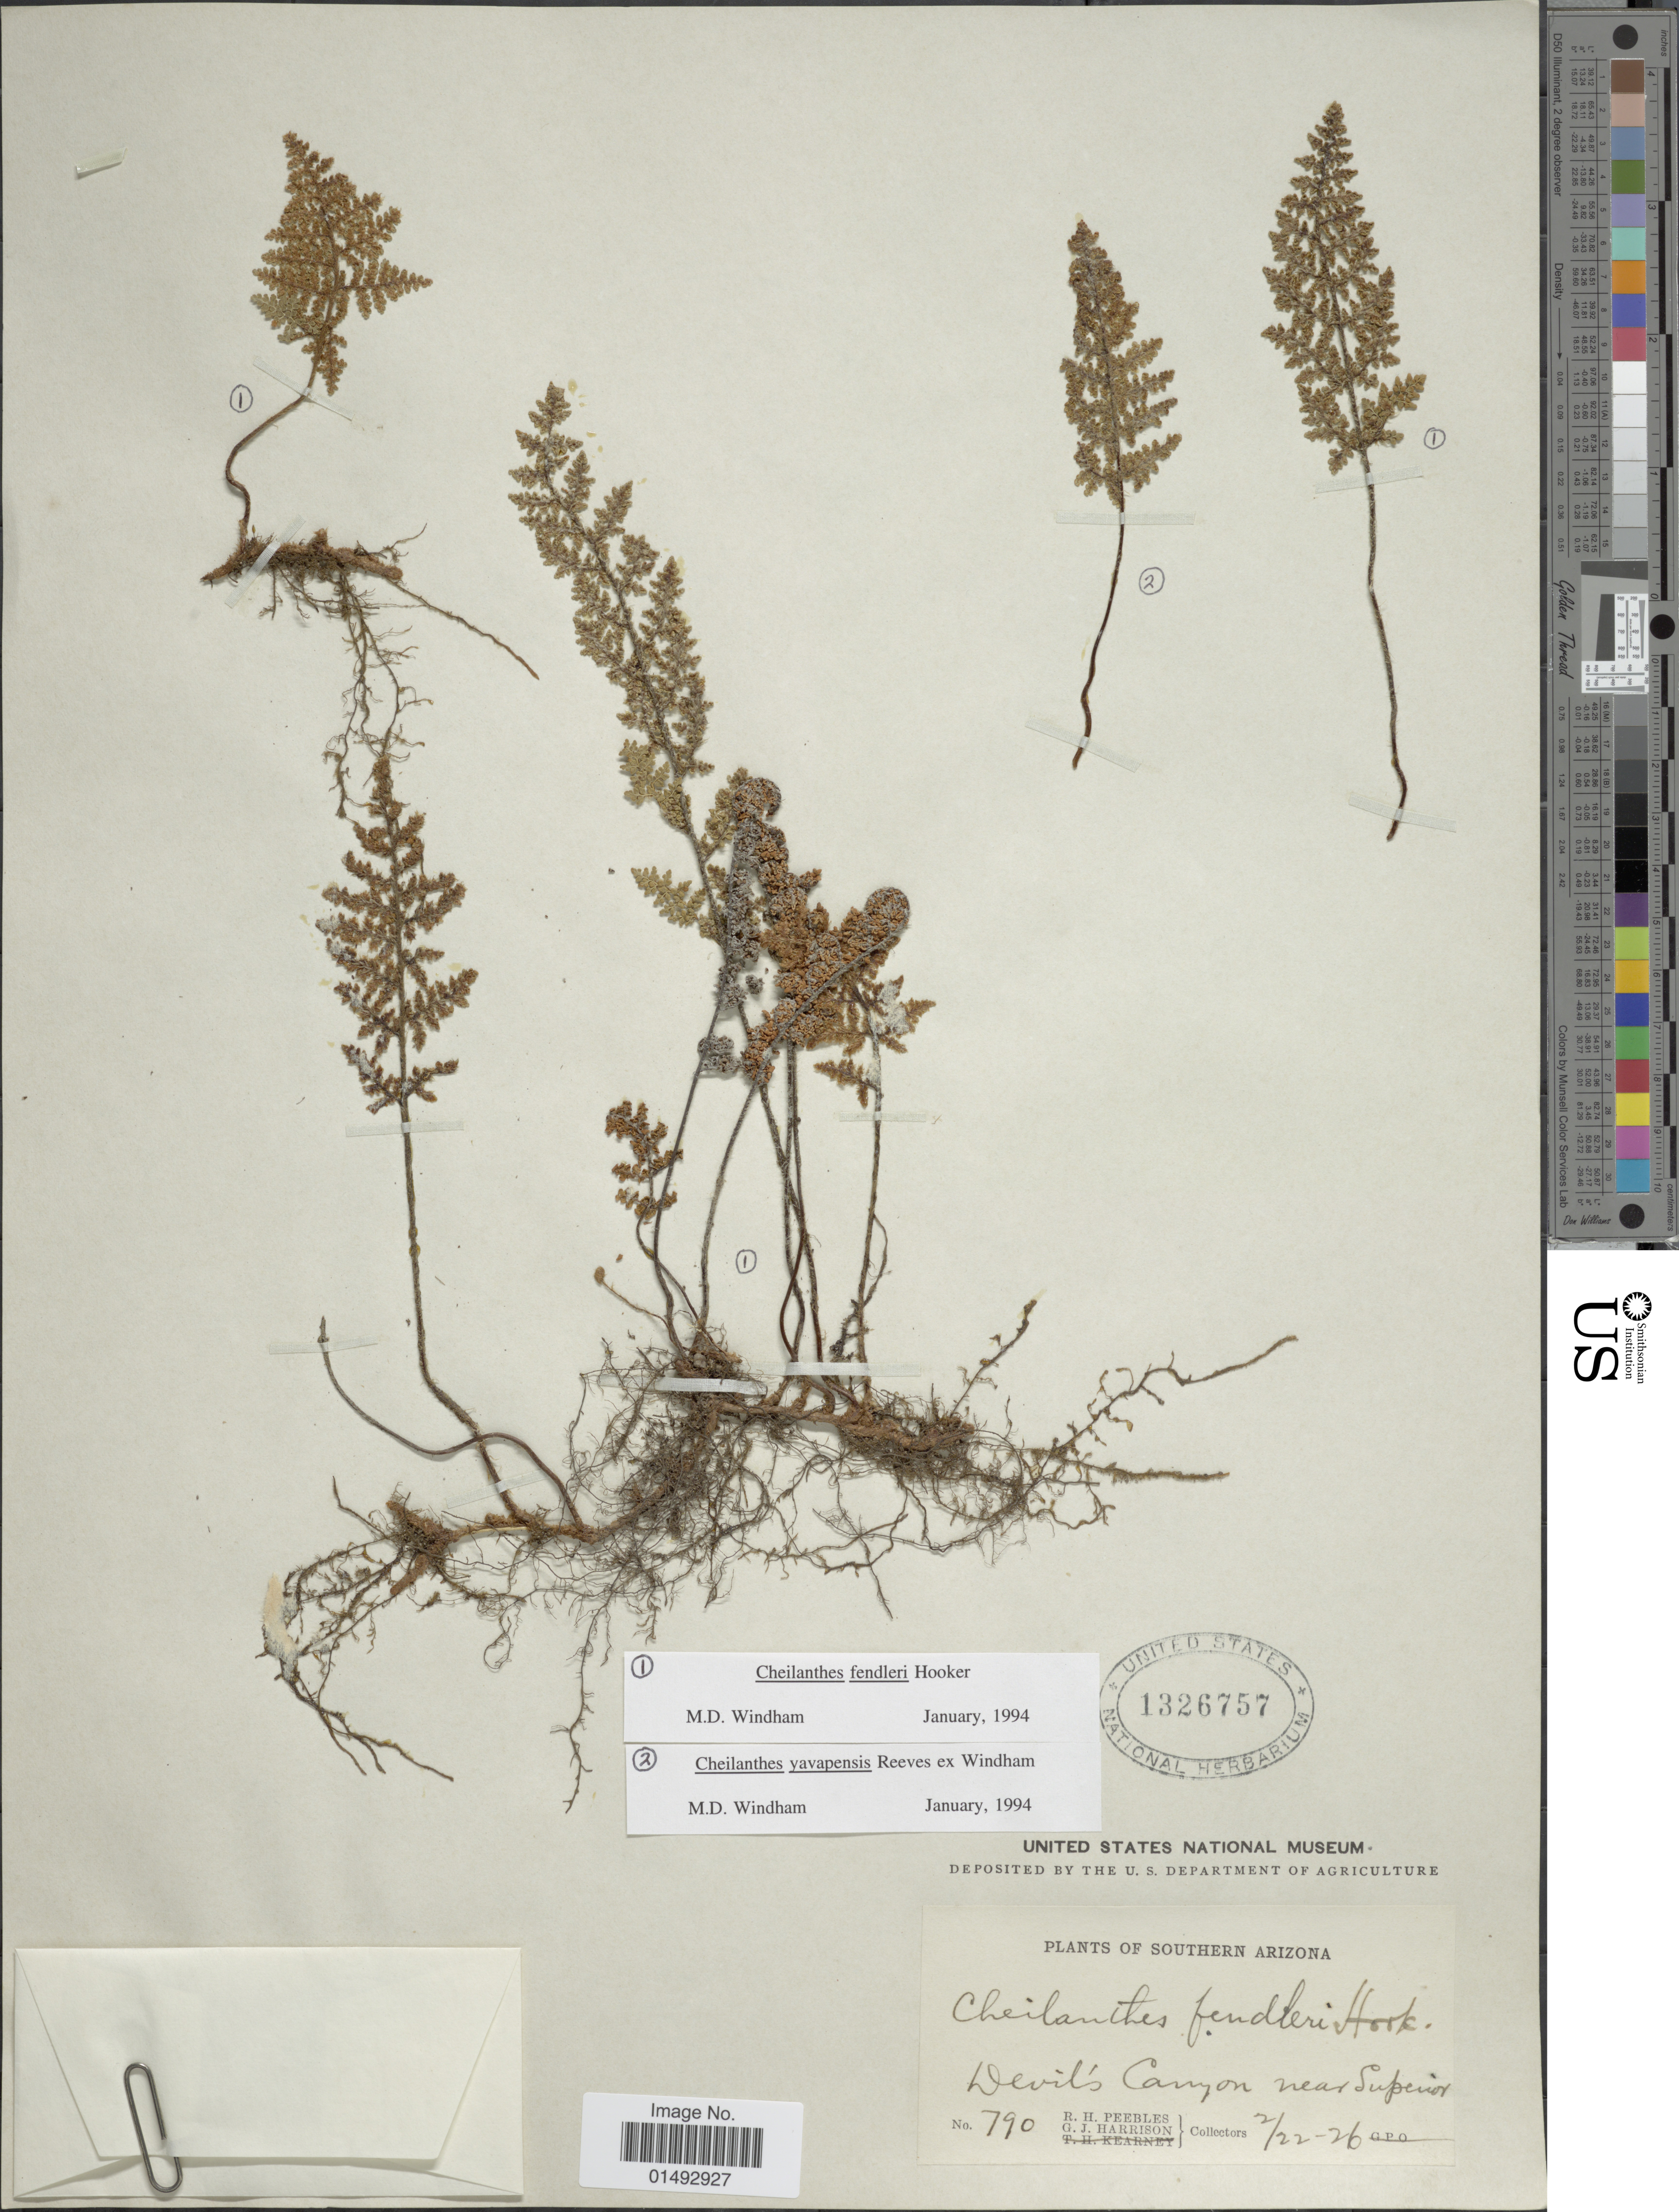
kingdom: Plantae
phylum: Tracheophyta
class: Polypodiopsida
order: Polypodiales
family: Pteridaceae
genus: Myriopteris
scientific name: Myriopteris fendleri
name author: (Hook.) E. Fourn.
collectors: R. H. Peebles & G. J. Harrison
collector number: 790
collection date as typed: Transcribed d/m/y: 22/2/26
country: United States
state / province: Arizona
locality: Southern Arizona, Devil's Canyon near Superior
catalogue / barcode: US 1326757